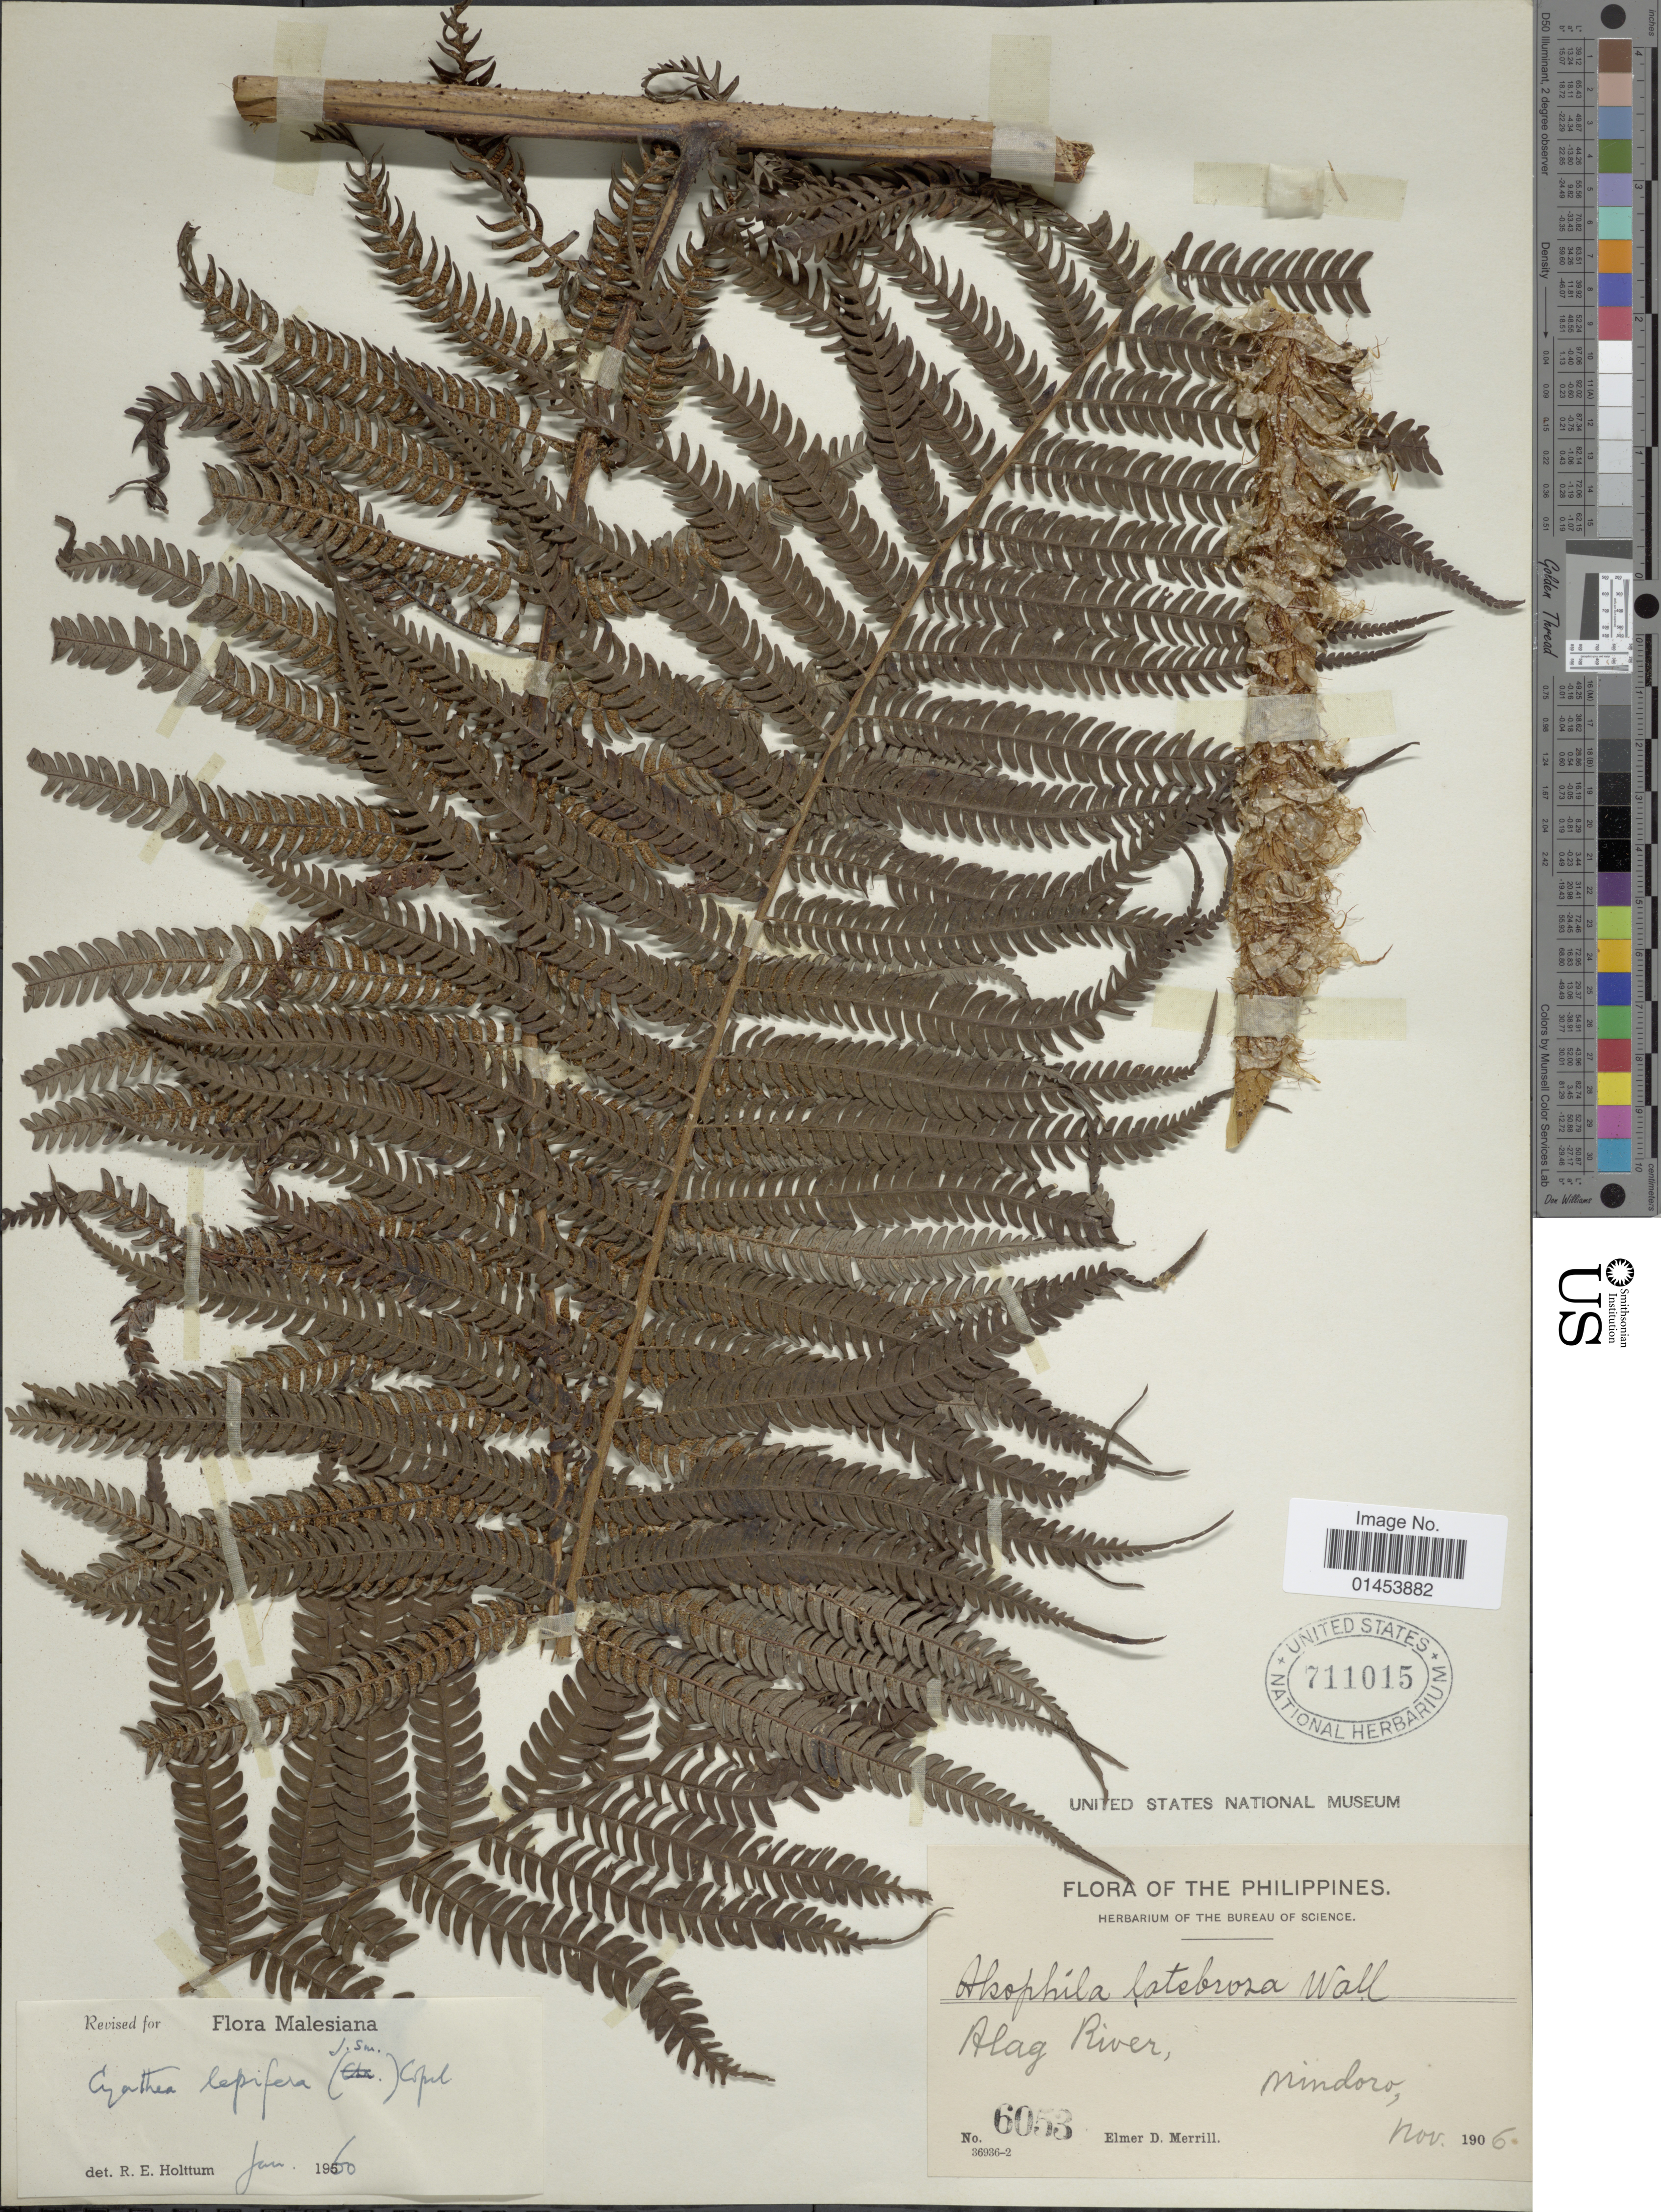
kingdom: Plantae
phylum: Tracheophyta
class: Polypodiopsida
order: Cyatheales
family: Cyatheaceae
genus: Cyathea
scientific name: Cyathea lepifera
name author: (J. Sm.) Copel.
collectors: E. D. Merrill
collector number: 6053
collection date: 1906-11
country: Philippines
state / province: Mimaropa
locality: Alag River, Mindoro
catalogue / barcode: US 711015